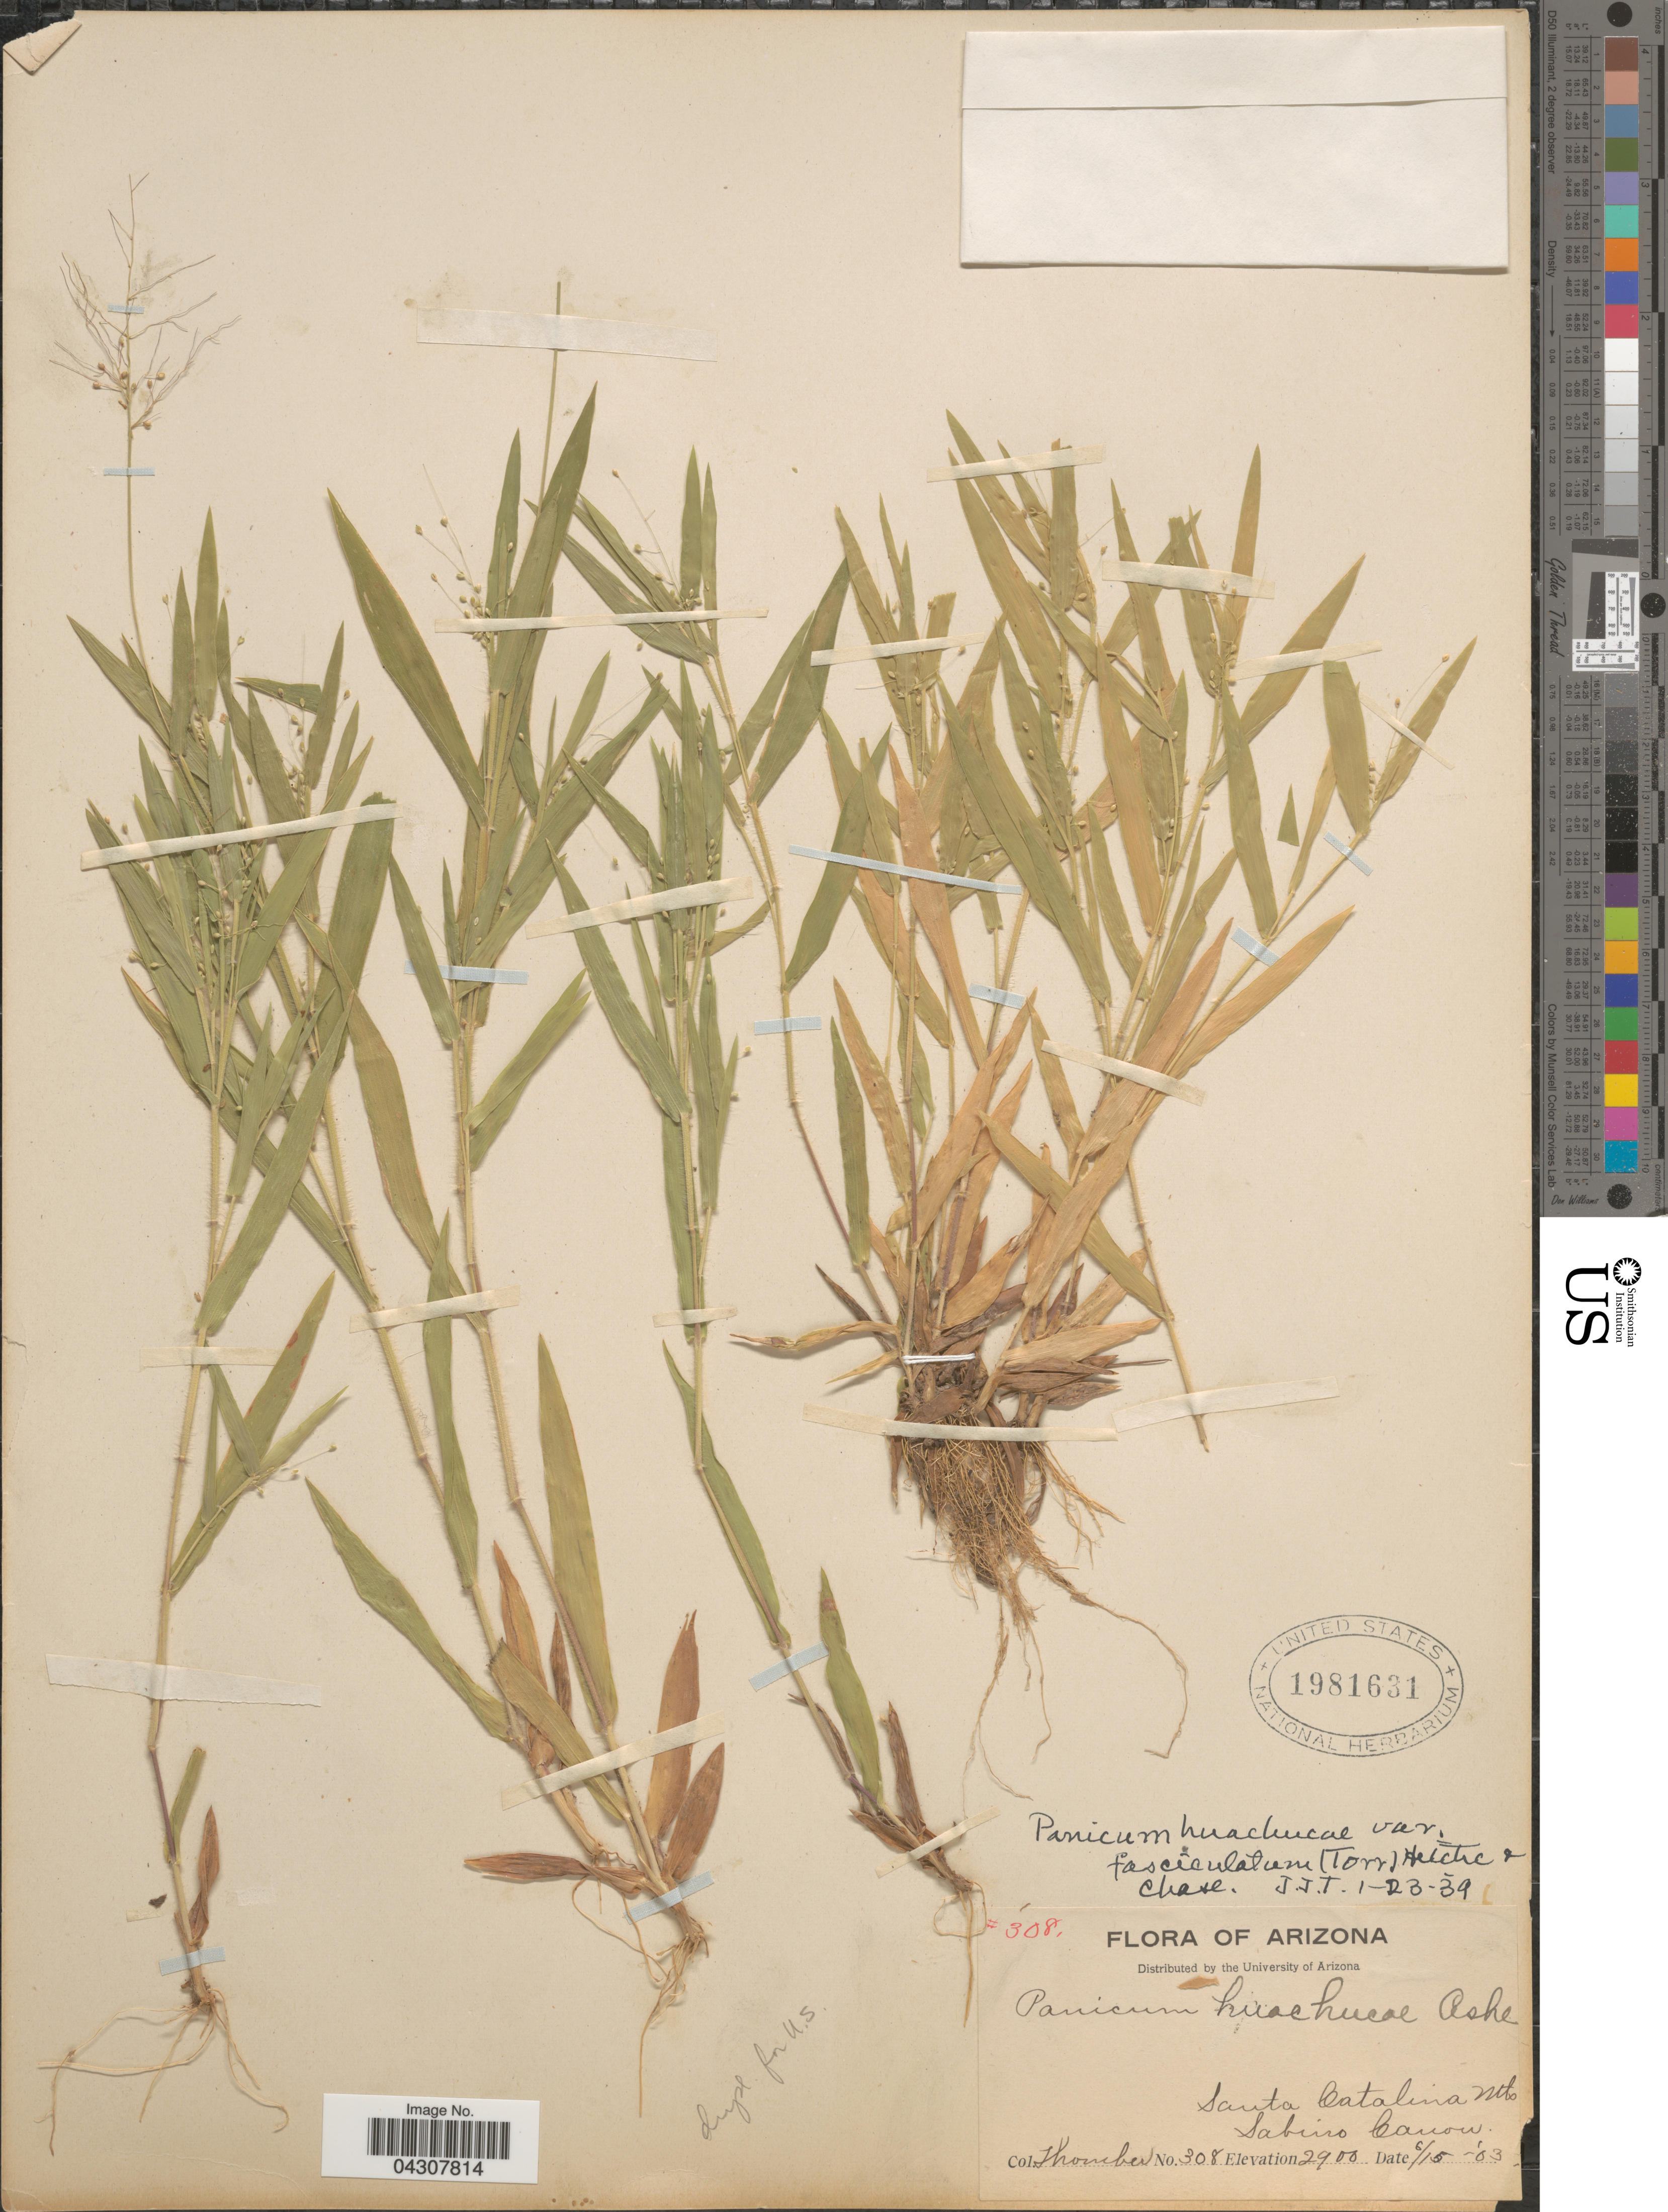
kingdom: Plantae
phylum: Tracheophyta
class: Liliopsida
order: Poales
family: Poaceae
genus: Dichanthelium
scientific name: Dichanthelium acuminatum var. acuminatum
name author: (Sw.) Gould & C.A. Clark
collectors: -. Thomber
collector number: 308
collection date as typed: Transcribed d/m/y: 15/6/3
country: United States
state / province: Arizona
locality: Santa Catalina Mts. Sabino Canon.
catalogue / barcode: US 1981631